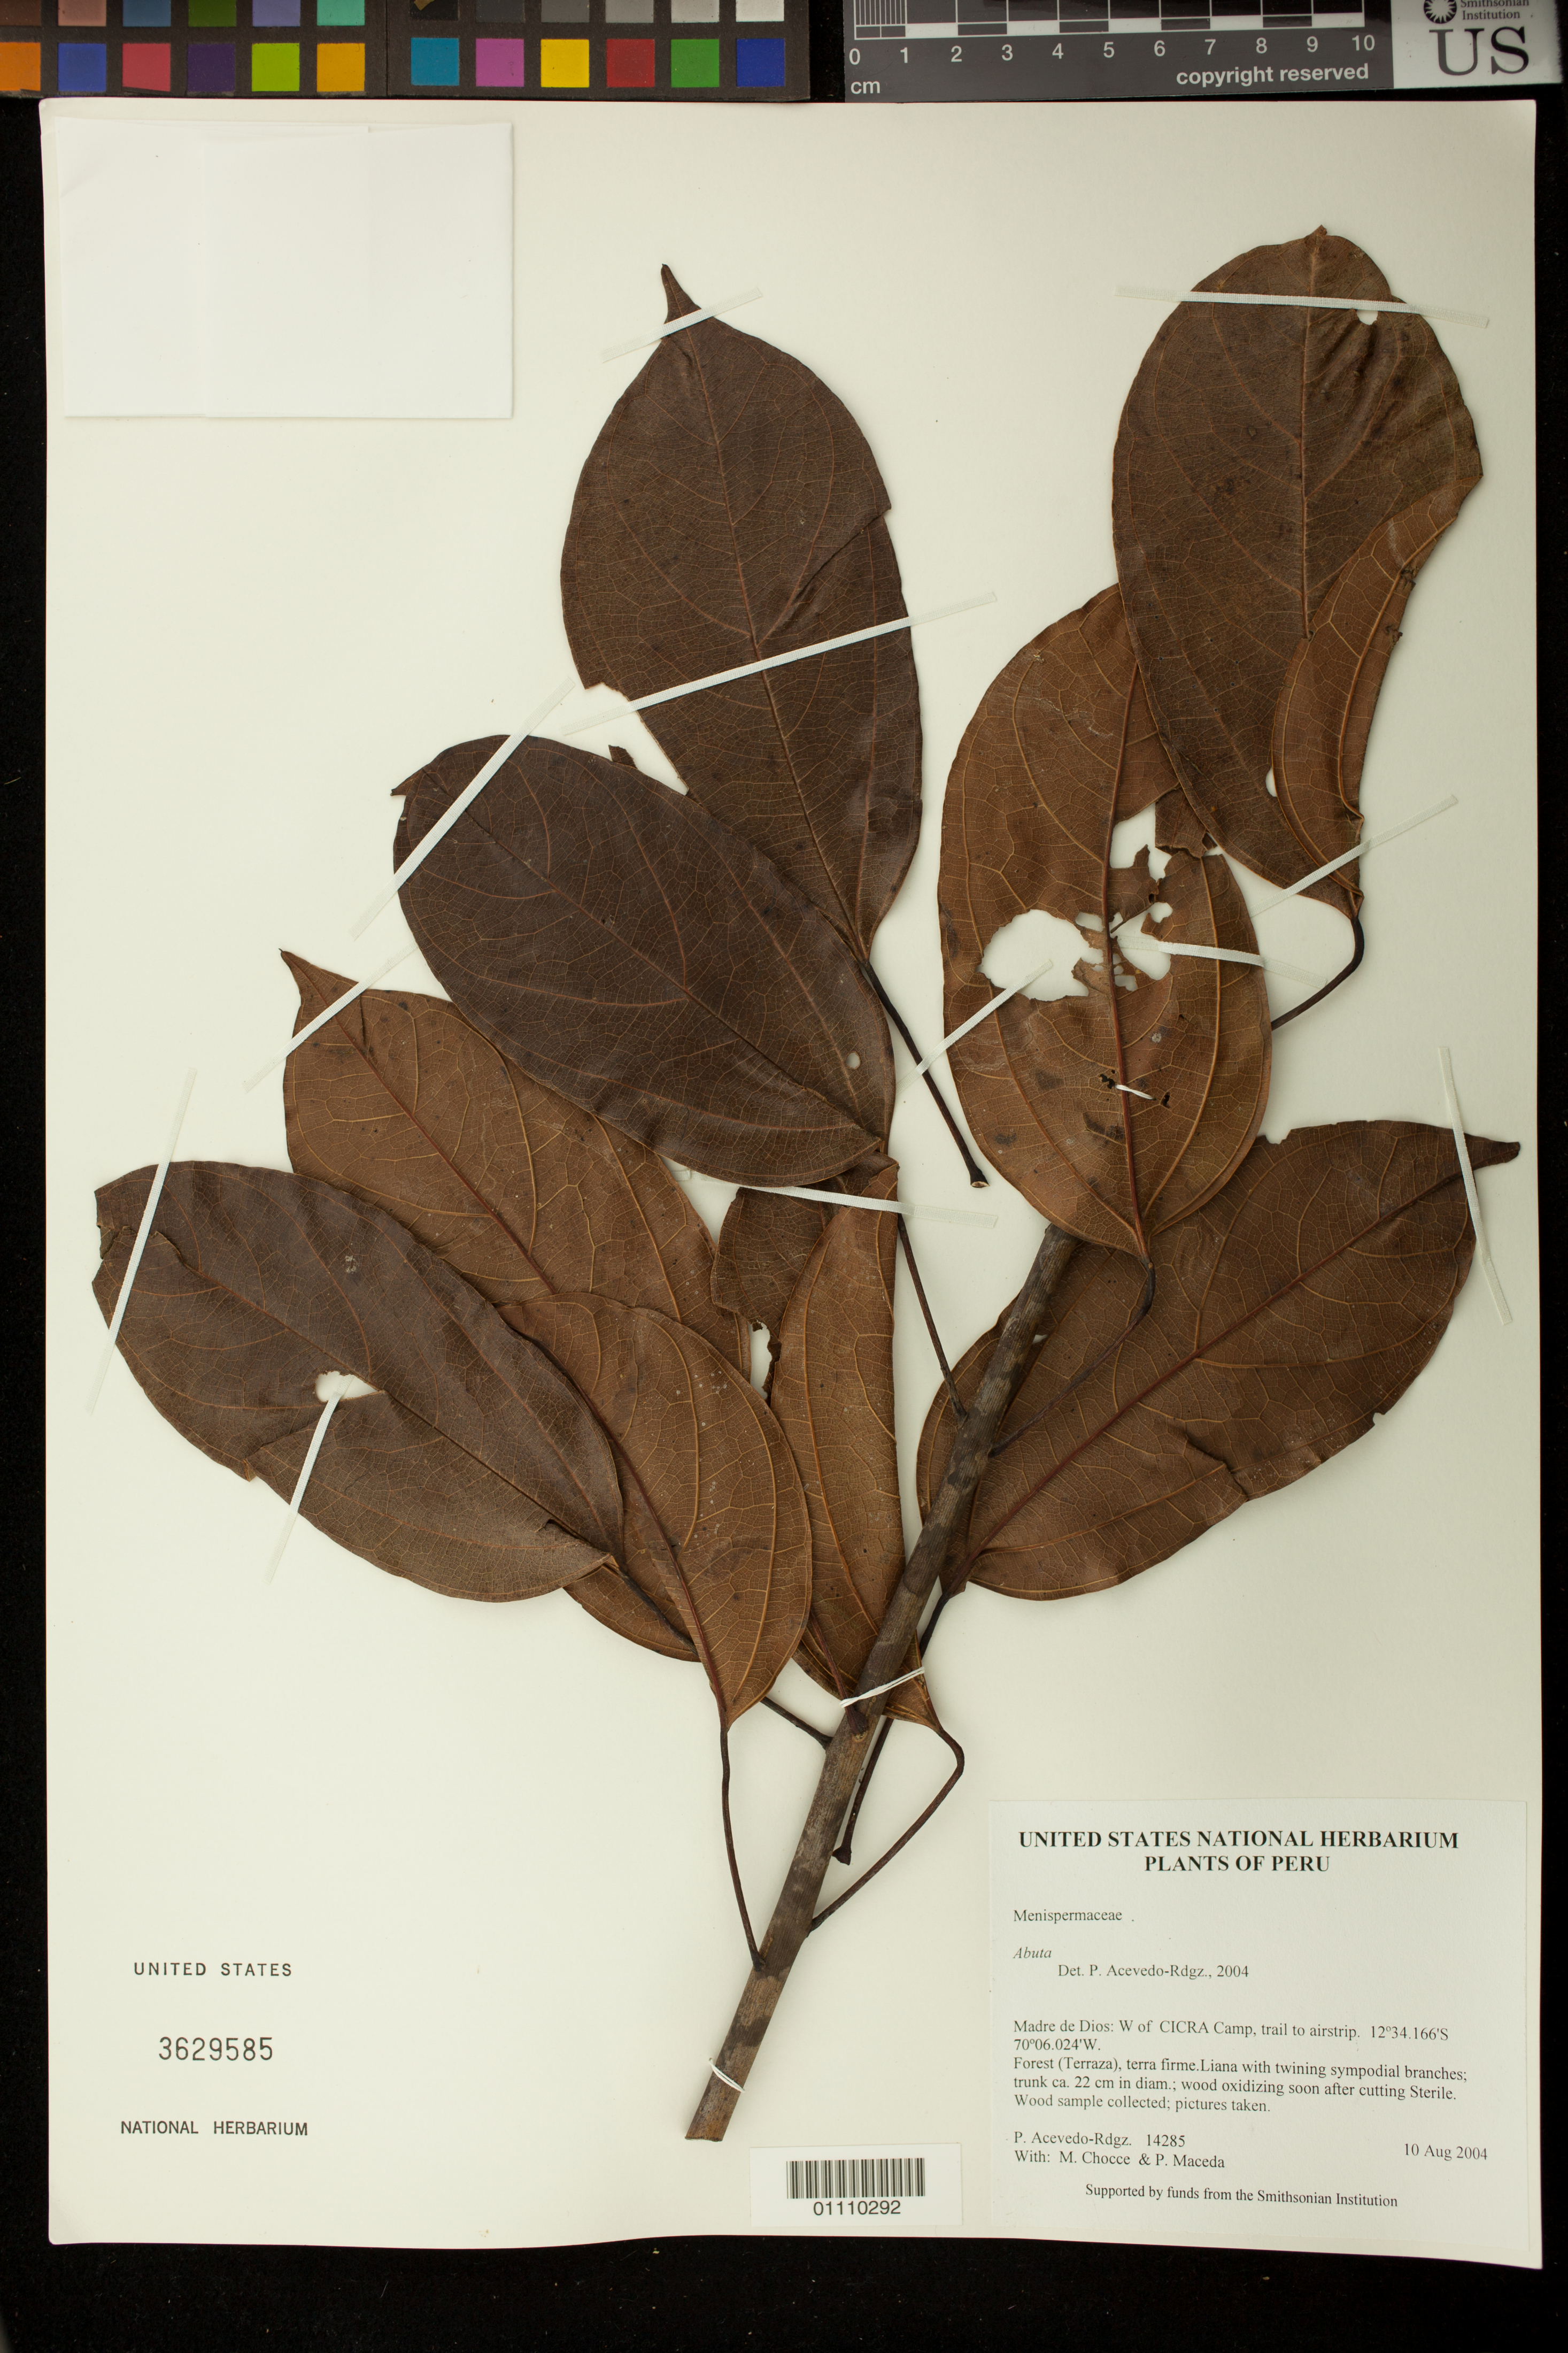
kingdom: Plantae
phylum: Tracheophyta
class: Magnoliopsida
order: Ranunculales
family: Menispermaceae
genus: Anomospermum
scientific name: Anomospermum sp.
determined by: Strong, M. T., (US), Smithsonian Institution - National Museum of Natural History (UNITED STATES)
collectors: P. Acevedo-Rodr., M. Chocce & P. Maceda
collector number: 14285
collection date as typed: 10 Aug 2004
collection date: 2004-08-10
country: Peru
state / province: Madre de Dios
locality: Madre de Dios: W of CICRA Camp, trail to airstrip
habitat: Forest (Terraza), terra firme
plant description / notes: MO, US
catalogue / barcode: US 3629585